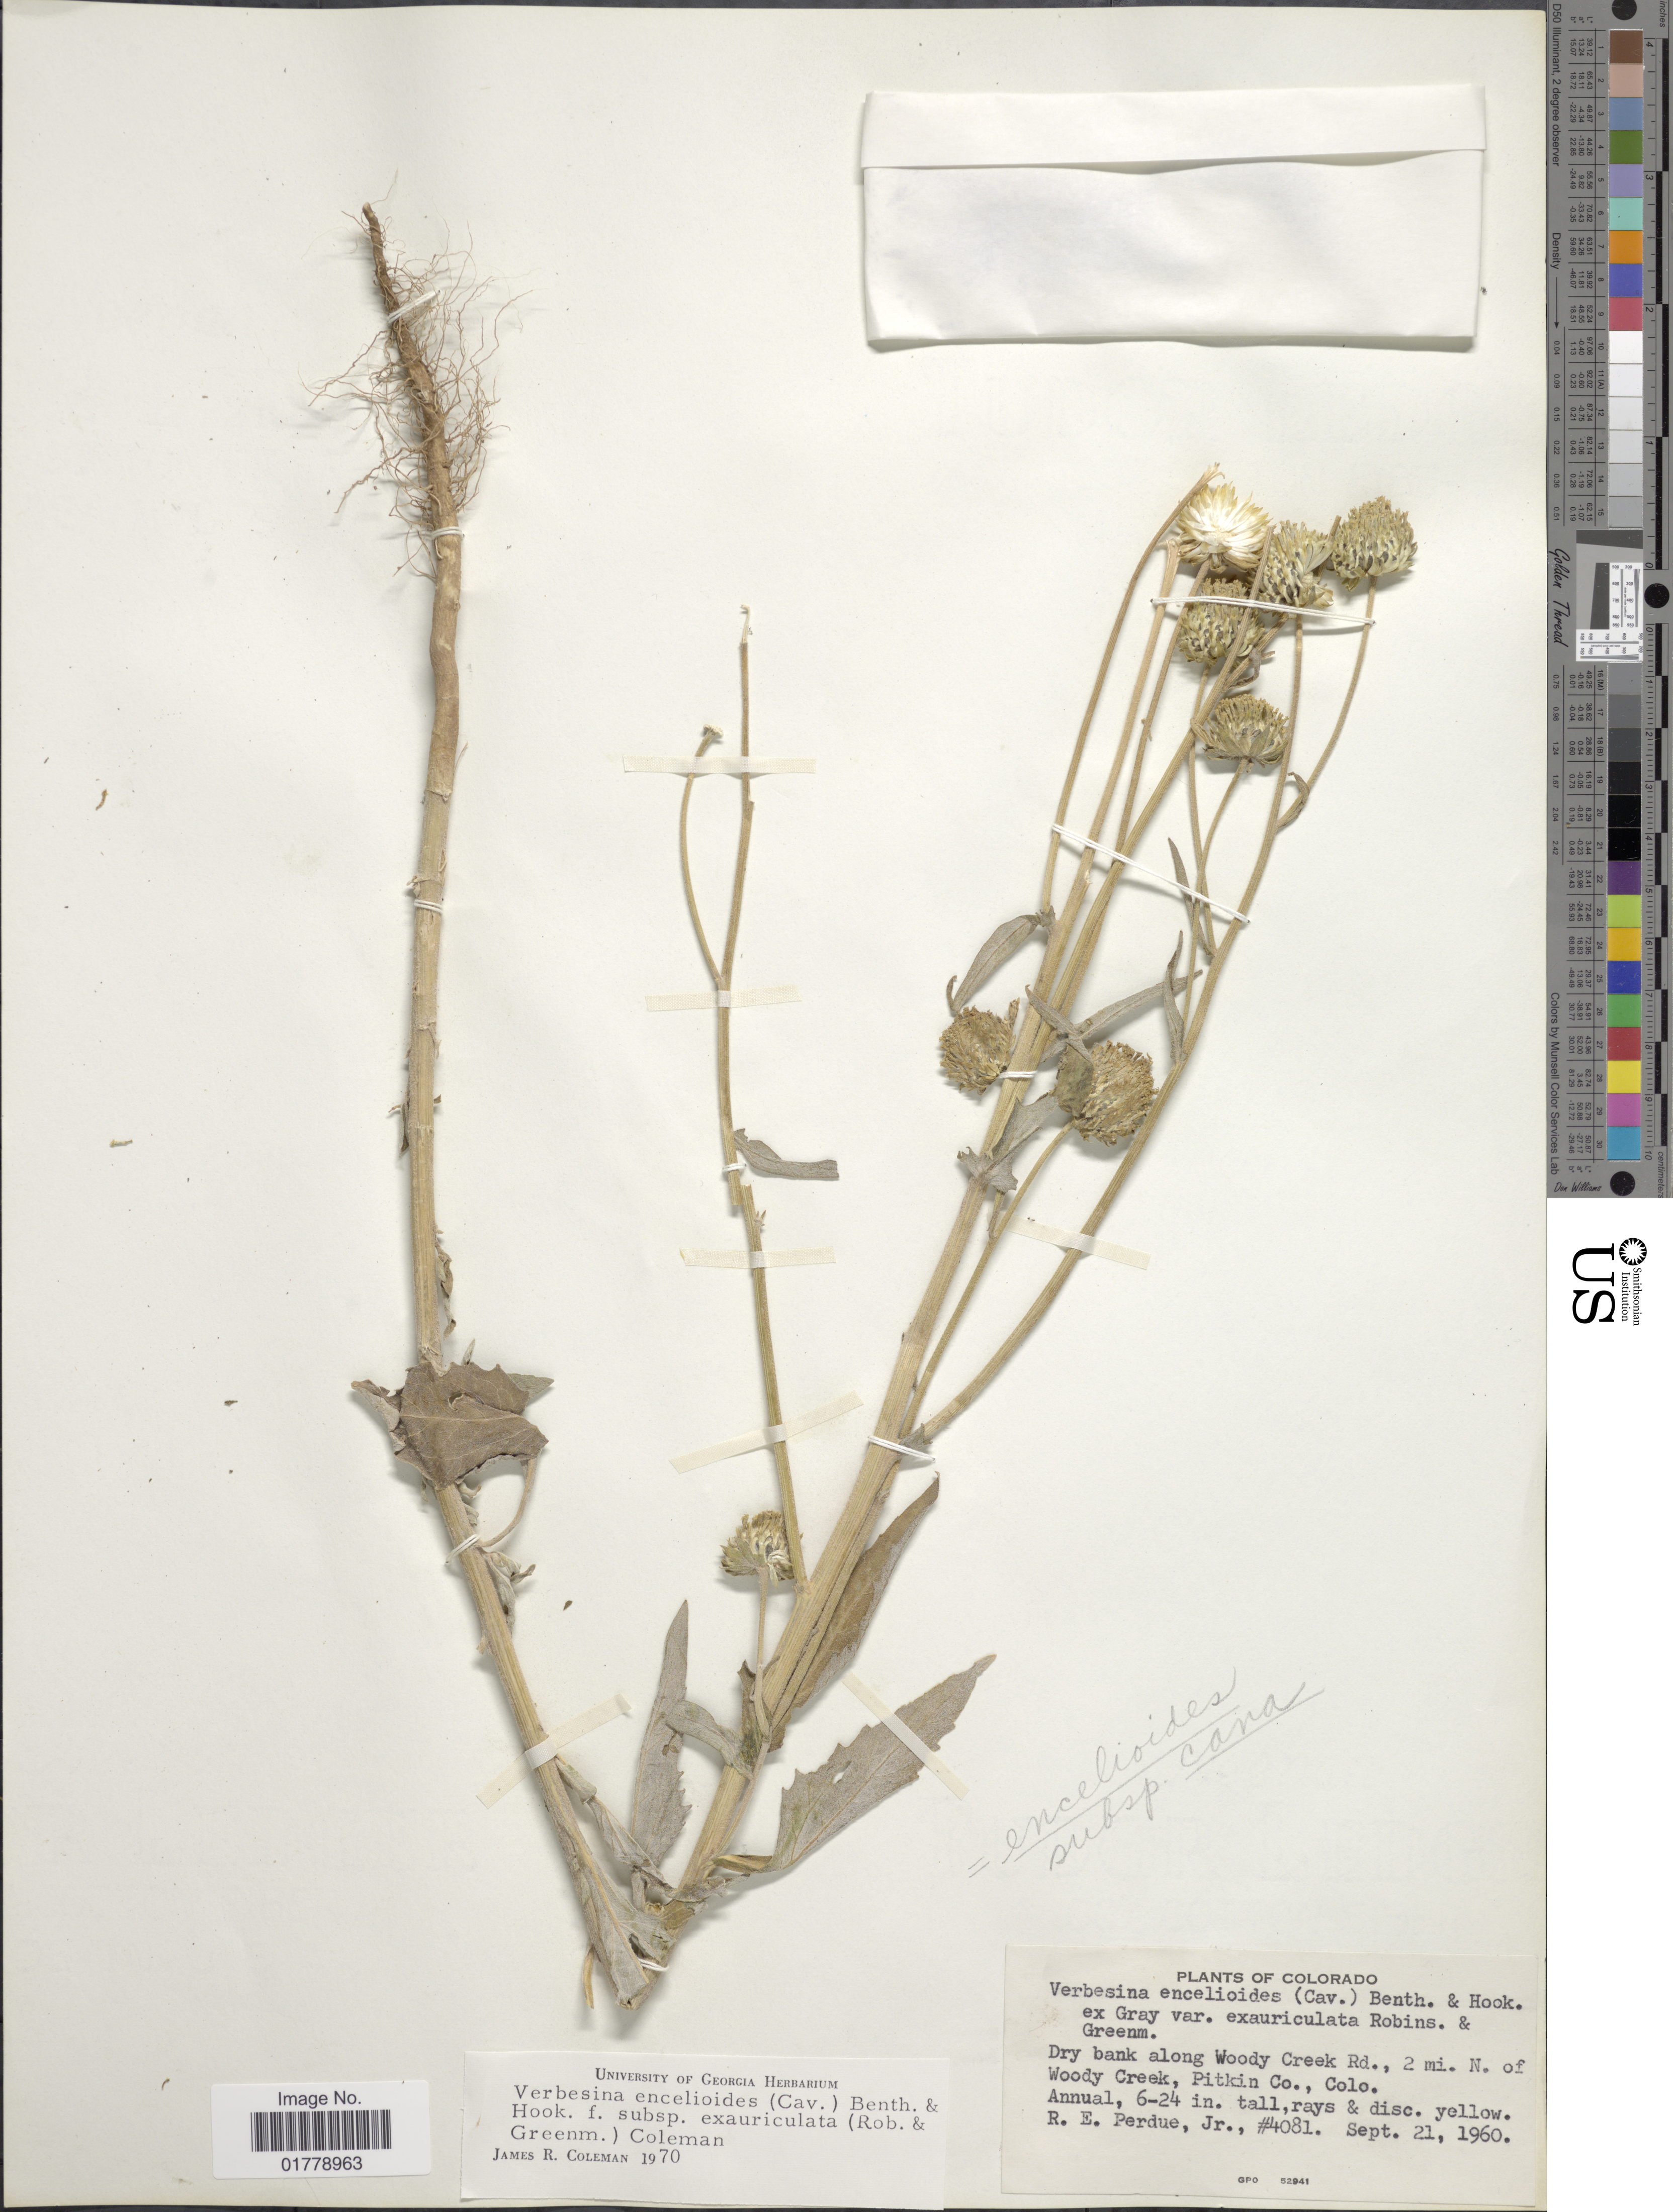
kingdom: Plantae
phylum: Tracheophyta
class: Magnoliopsida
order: Asterales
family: Asteraceae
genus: Verbesina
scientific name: Verbesina encelioides var. cana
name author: (B.L. Rob.) Greenm.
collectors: R. E. Perdue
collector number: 4081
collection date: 1960-09-21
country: United States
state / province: Colorado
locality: Dry bank along Woody Creek Rd., 2 mi. N. of Woody Creek, Pitkin Co., Colo.